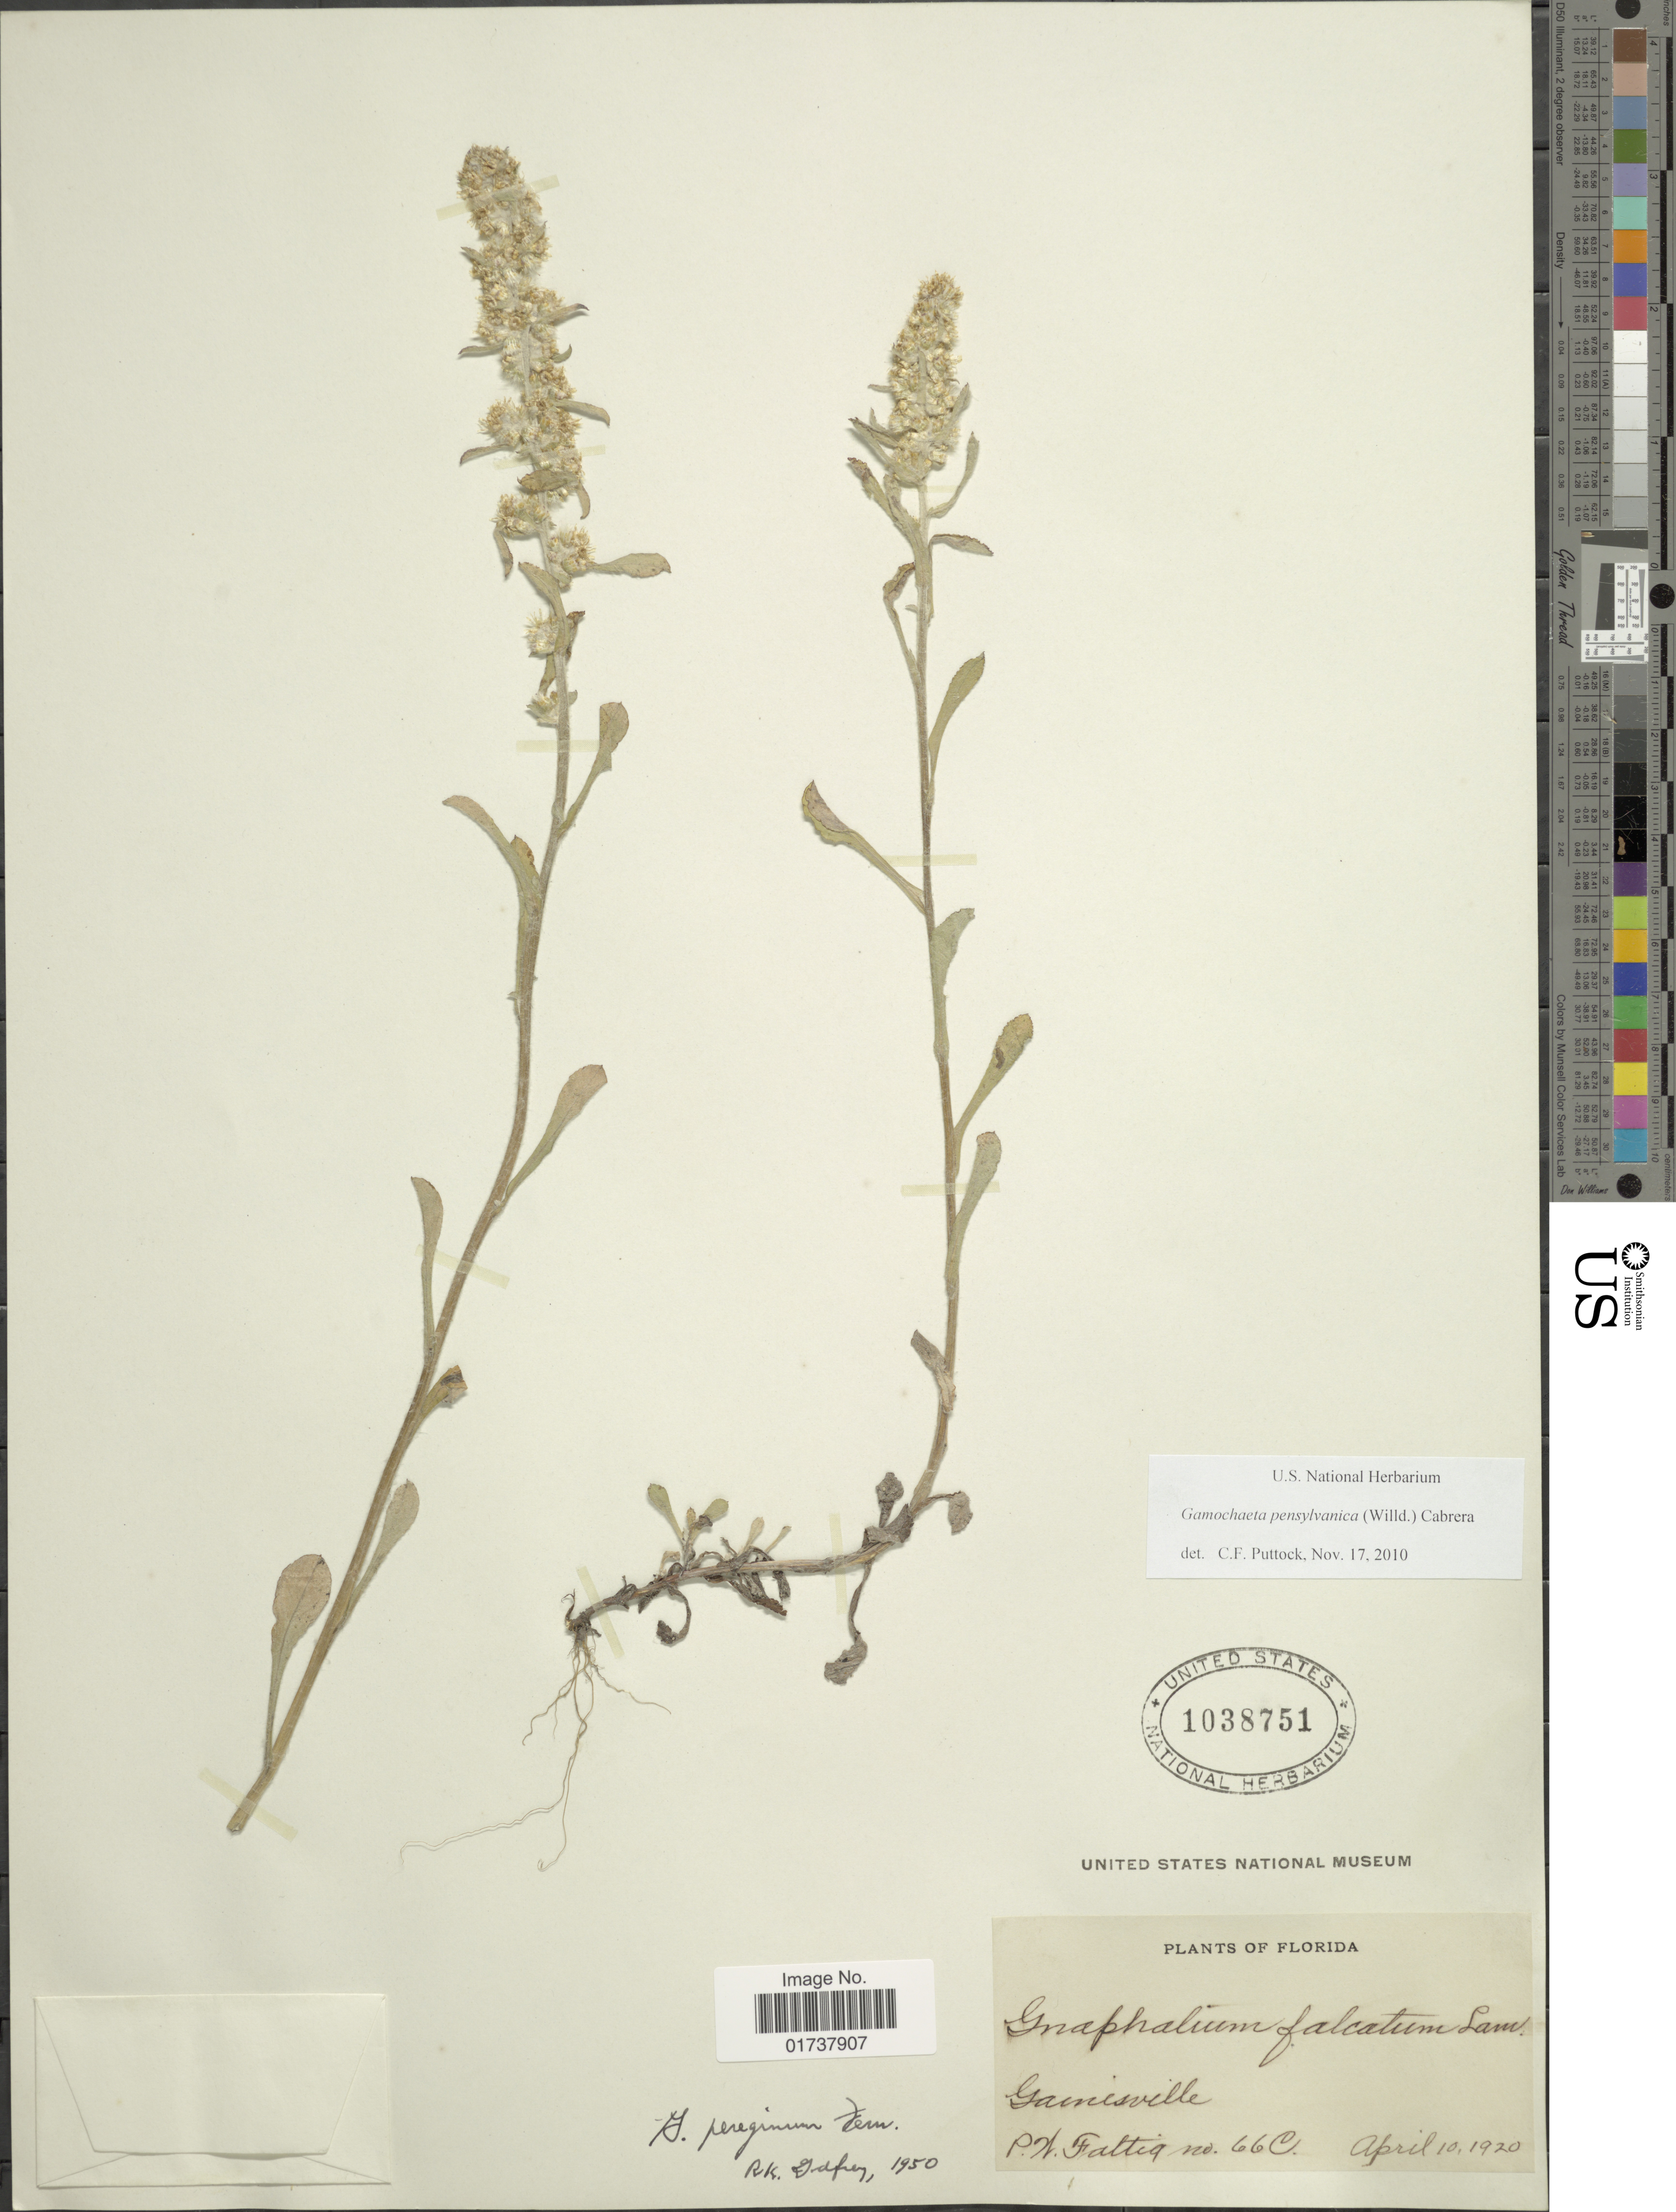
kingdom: Plantae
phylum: Tracheophyta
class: Magnoliopsida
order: Asterales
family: Asteraceae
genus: Gamochaeta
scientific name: Gamochaeta pensylvanica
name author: (Willd.) Cabrera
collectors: P. Fattiq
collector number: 60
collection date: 1920-04-10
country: United States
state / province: Florida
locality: Gainesville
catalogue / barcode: US 1038751